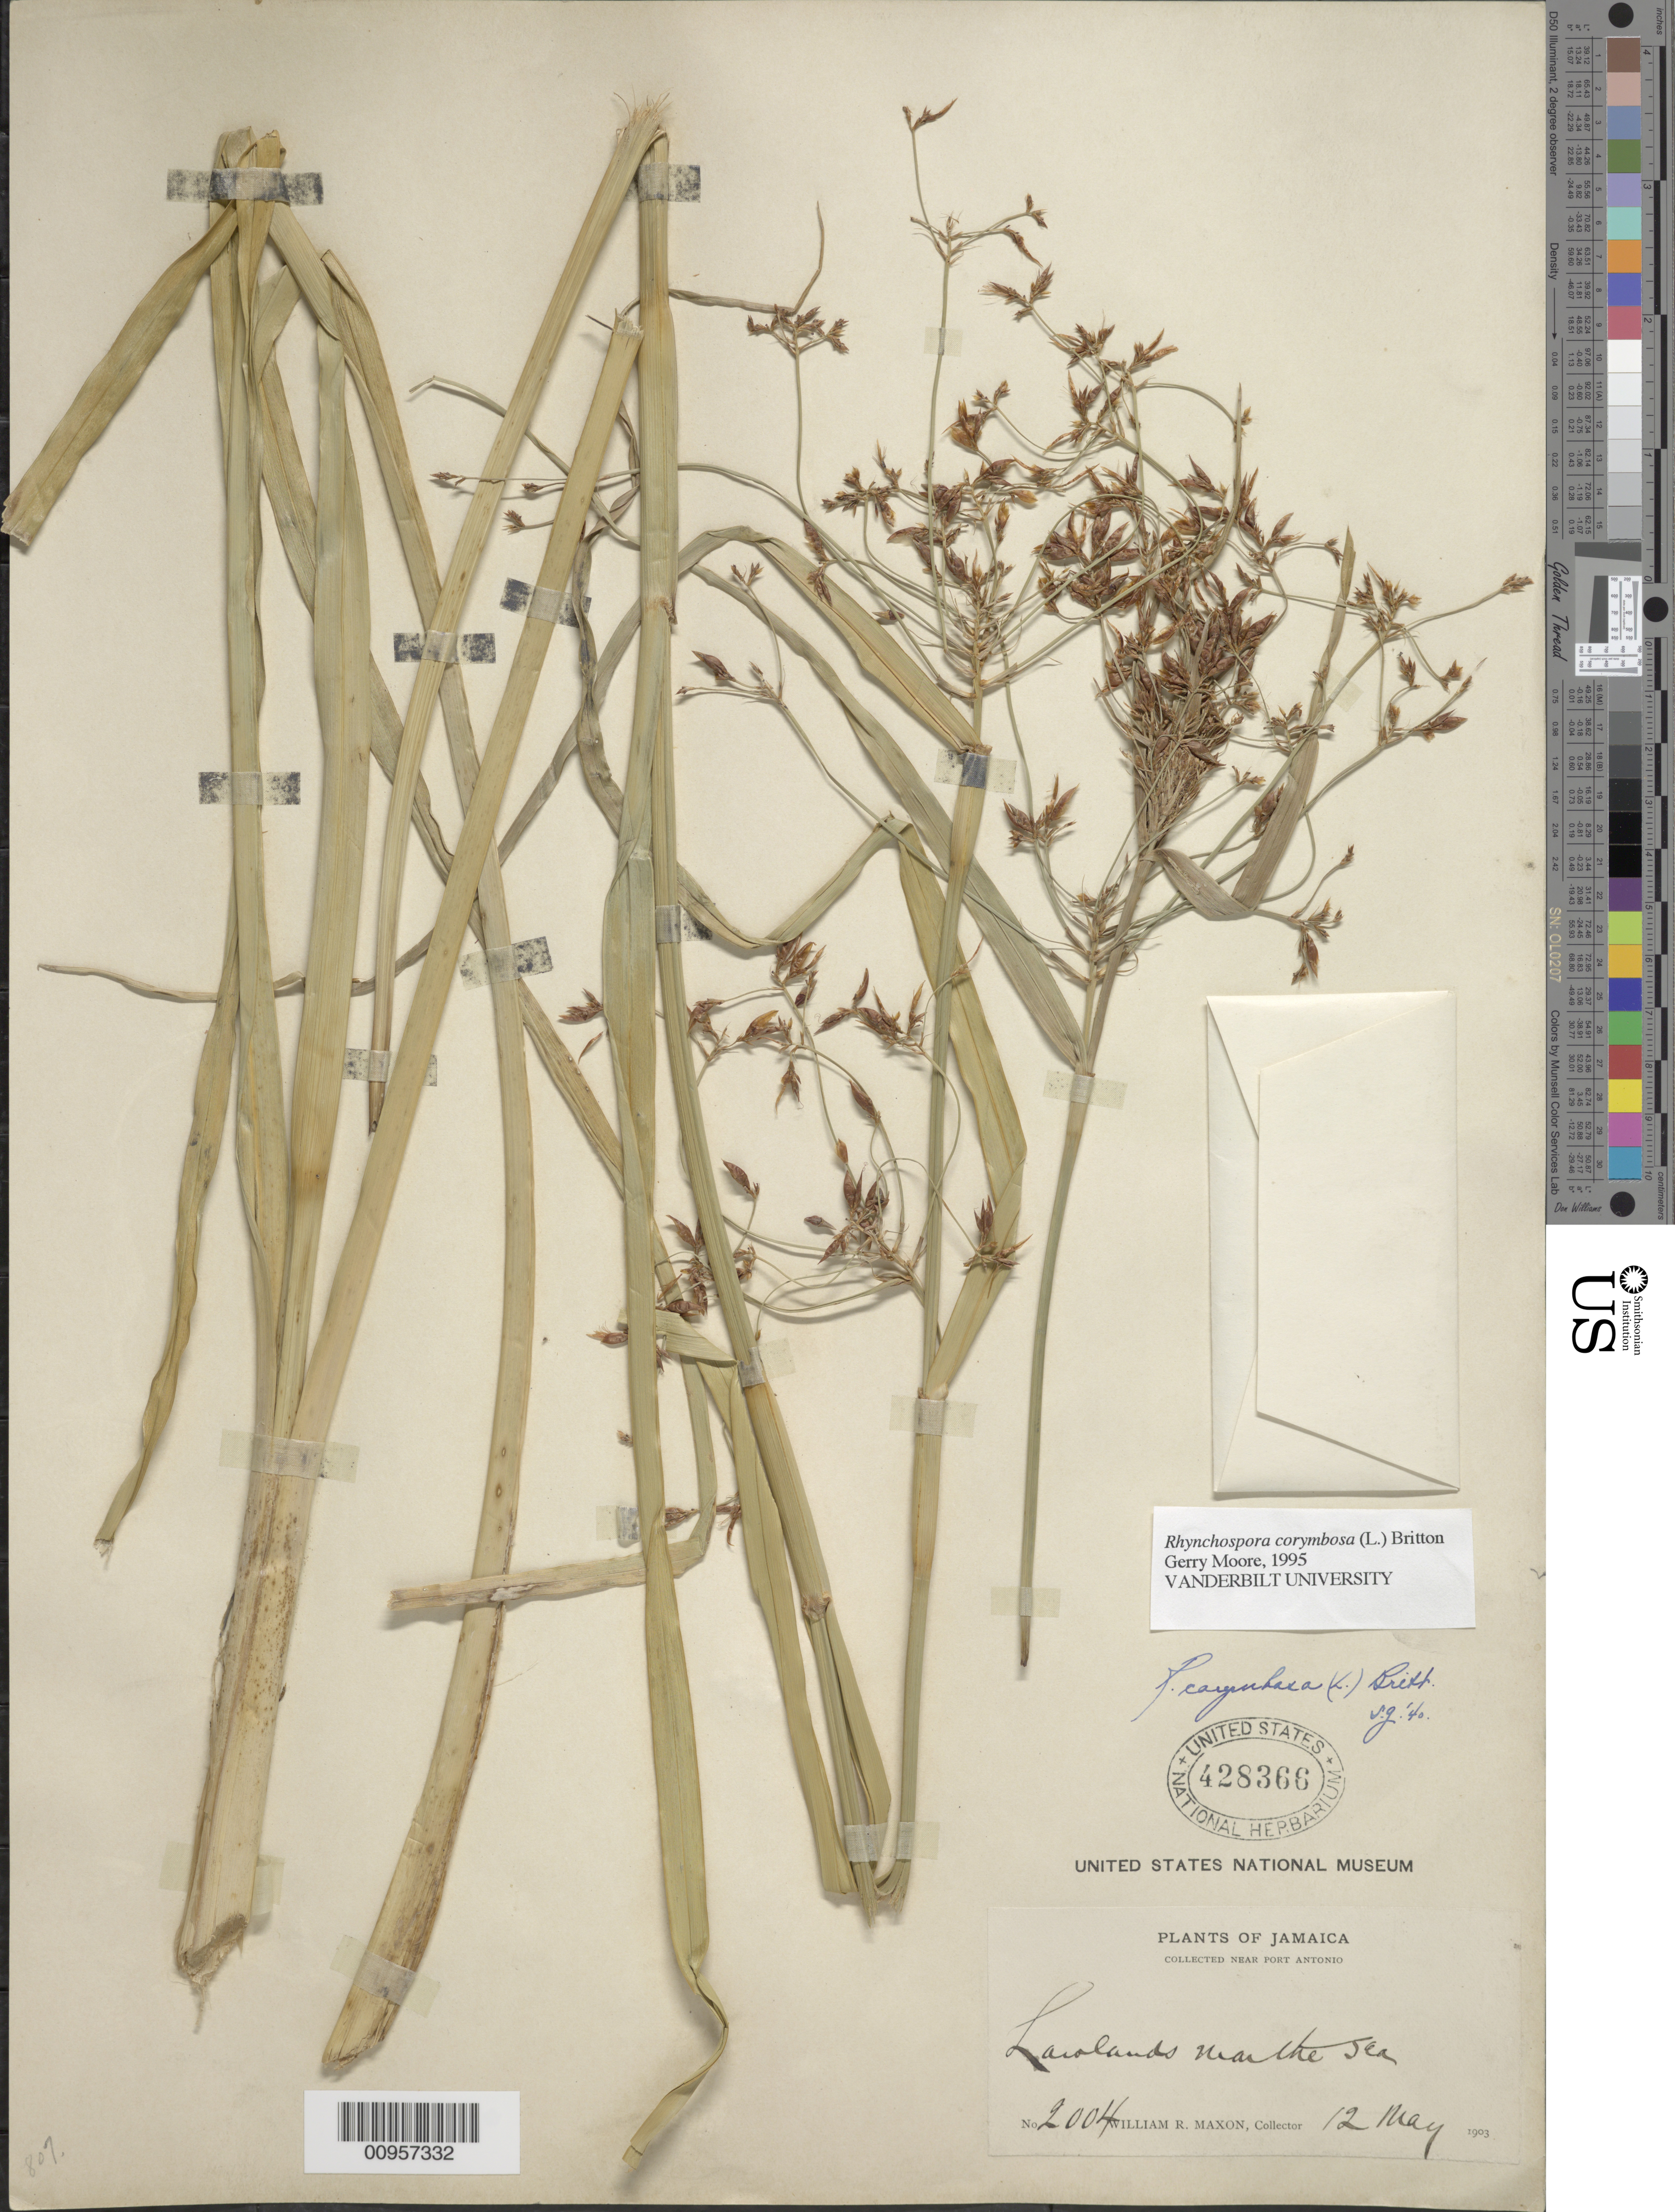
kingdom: Plantae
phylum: Tracheophyta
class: Liliopsida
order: Poales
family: Cyperaceae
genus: Rhynchospora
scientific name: Rhynchospora corymbosa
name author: (L.) Britton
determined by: Moore, G.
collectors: W. R. Maxon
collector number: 2004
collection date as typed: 12 May 1903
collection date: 1903-05-12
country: Jamaica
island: Jamaica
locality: Near Port Antonio, lowlands near the sea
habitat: Lowlands near the sea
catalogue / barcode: US 428366